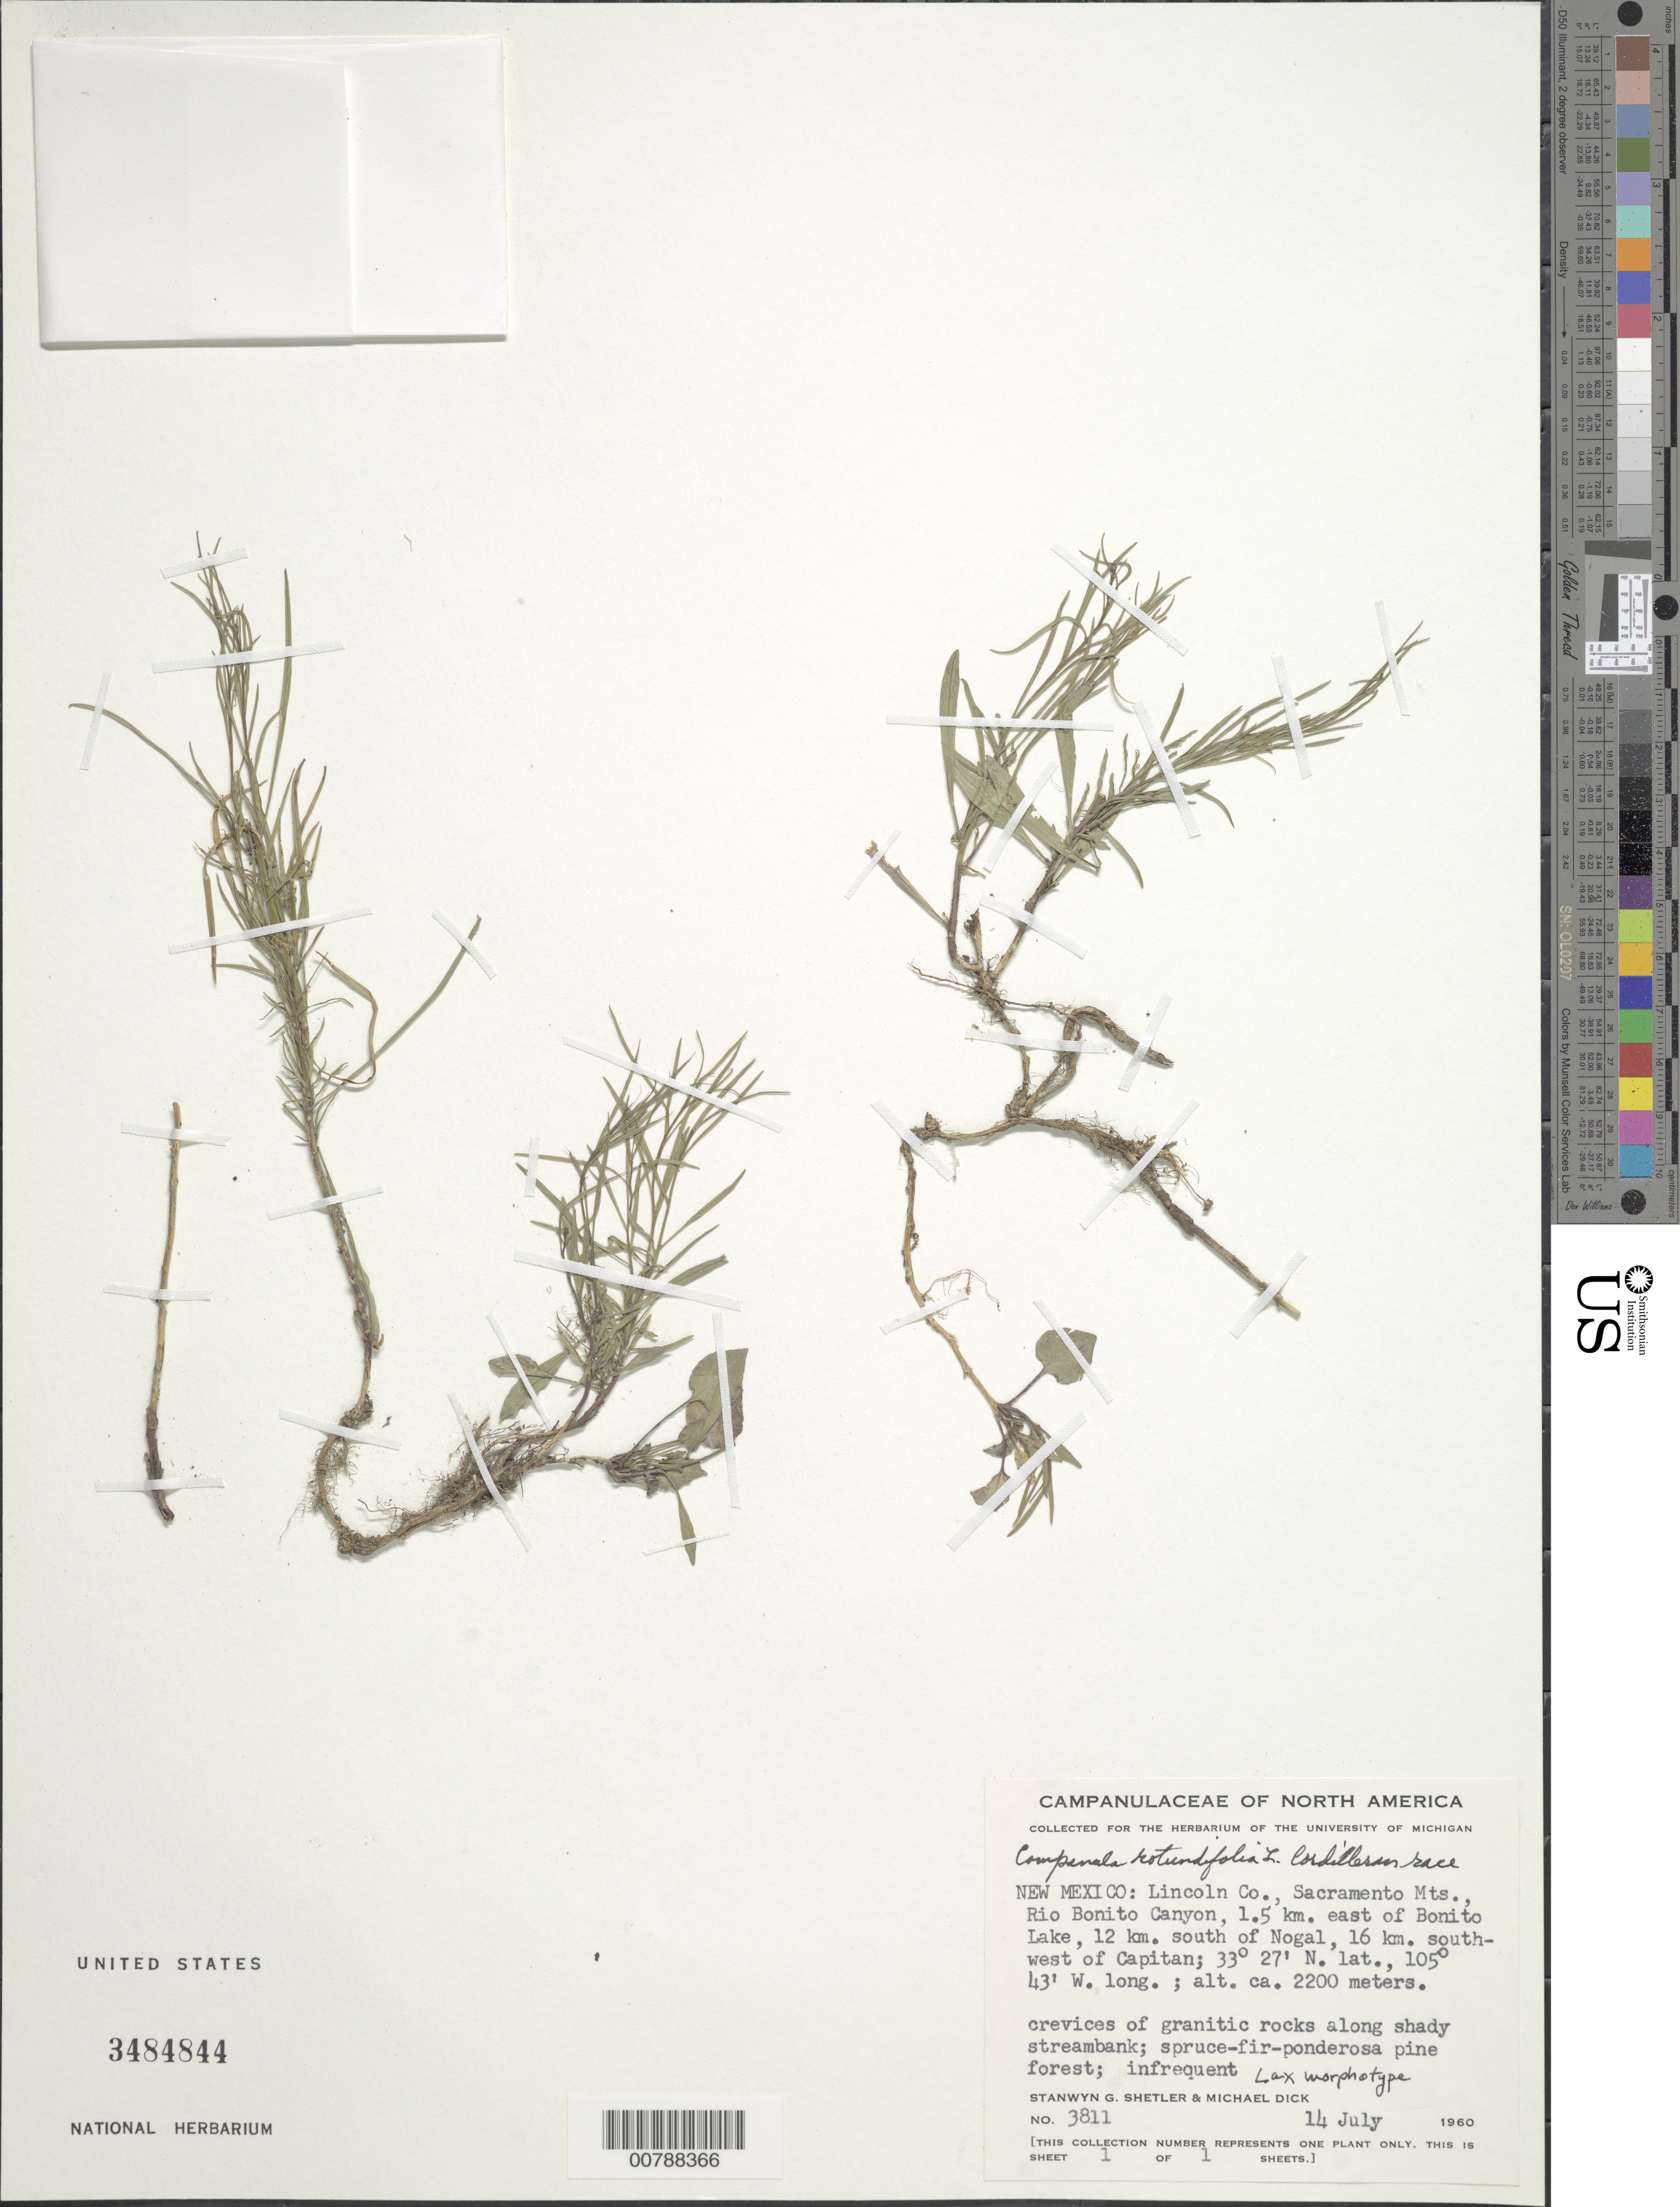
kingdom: Plantae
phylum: Tracheophyta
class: Magnoliopsida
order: Asterales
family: Campanulaceae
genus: Campanula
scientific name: Campanula rotundifolia L. Cordilleran race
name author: L.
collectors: S. Shetler & M. Dick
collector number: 3811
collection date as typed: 14 July 1960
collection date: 1960-07-14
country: United States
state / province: New Mexico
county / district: Lincoln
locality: Sacramento Mountains, Rio Bonito Canyon, 1.5 km east of Bonito Lake, 12 km south of Nogal, 16 km southwest of Capitan.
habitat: Crevices of granitic rocks along shady streambank; spruce-fir-ponderosa pine forest; infrequent.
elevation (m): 2200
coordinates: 33 27' N, 105 43' W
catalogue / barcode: US 3484844